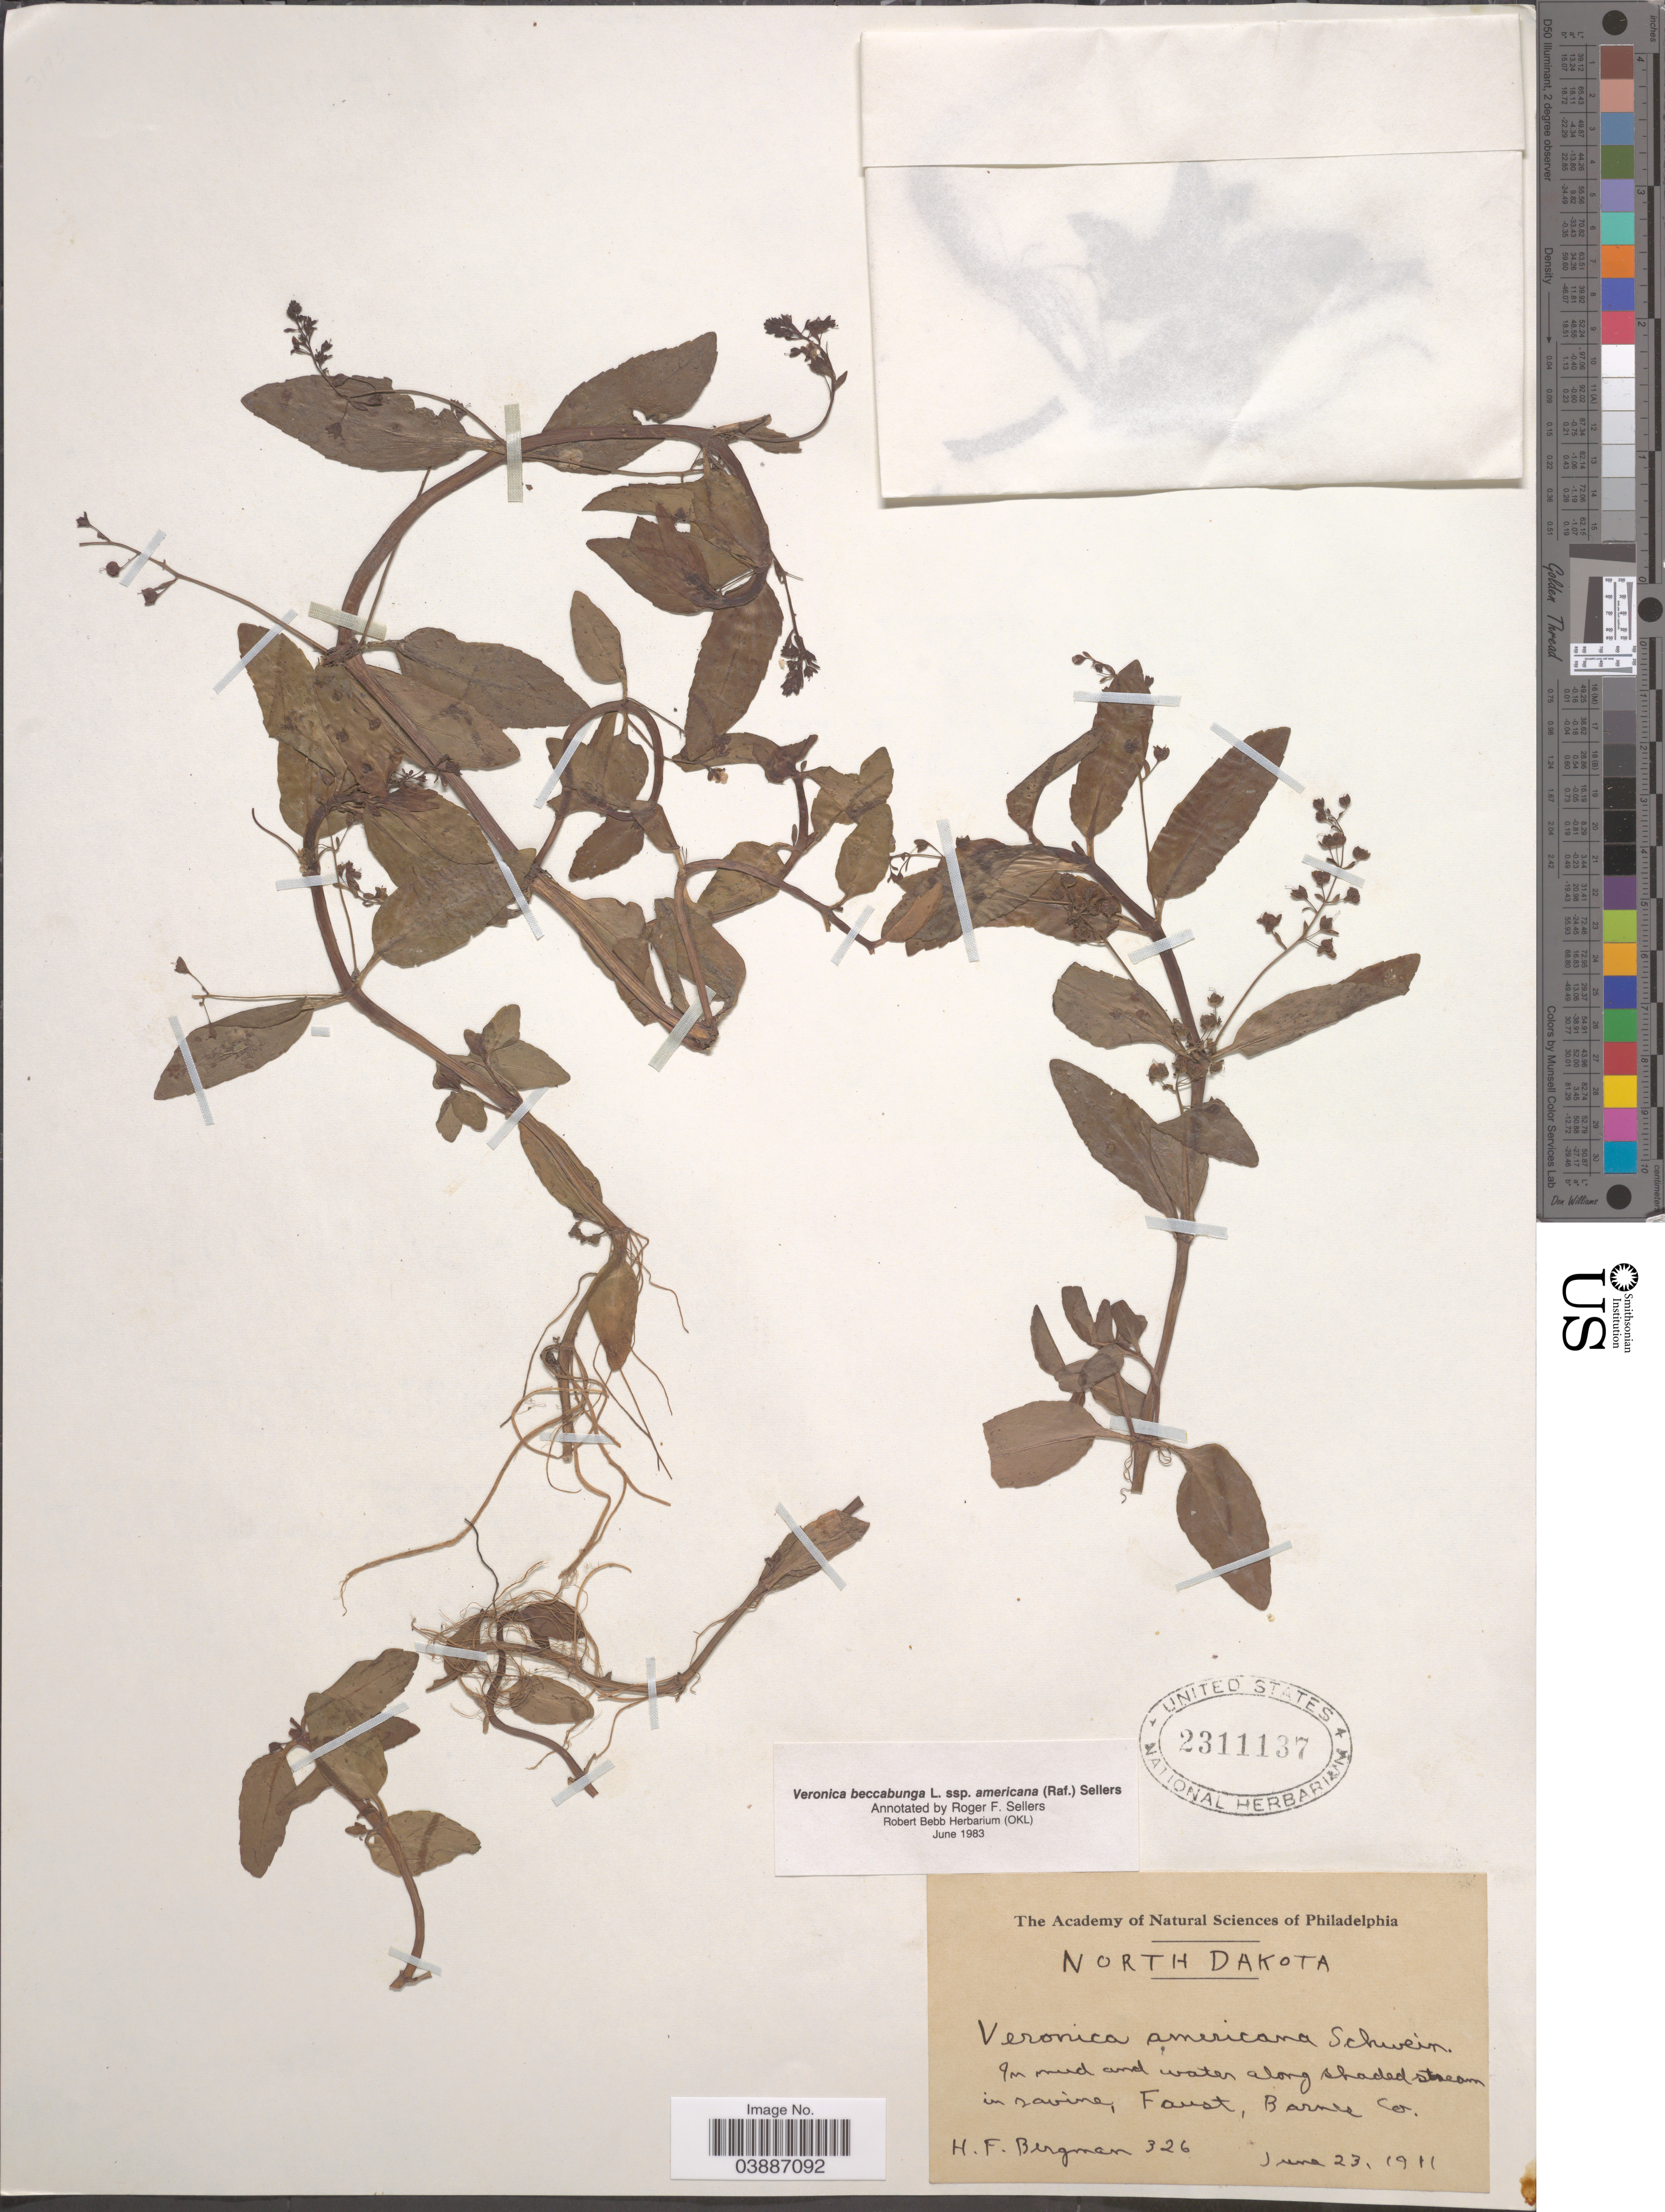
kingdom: Plantae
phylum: Tracheophyta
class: Magnoliopsida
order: Lamiales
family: Plantaginaceae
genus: Veronica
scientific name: Veronica beccabunga subsp. americana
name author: Raf.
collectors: H. Bergman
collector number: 326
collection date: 1911-06-23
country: United States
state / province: North Dakota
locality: Faust, Barnes Co.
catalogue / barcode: US 2311137